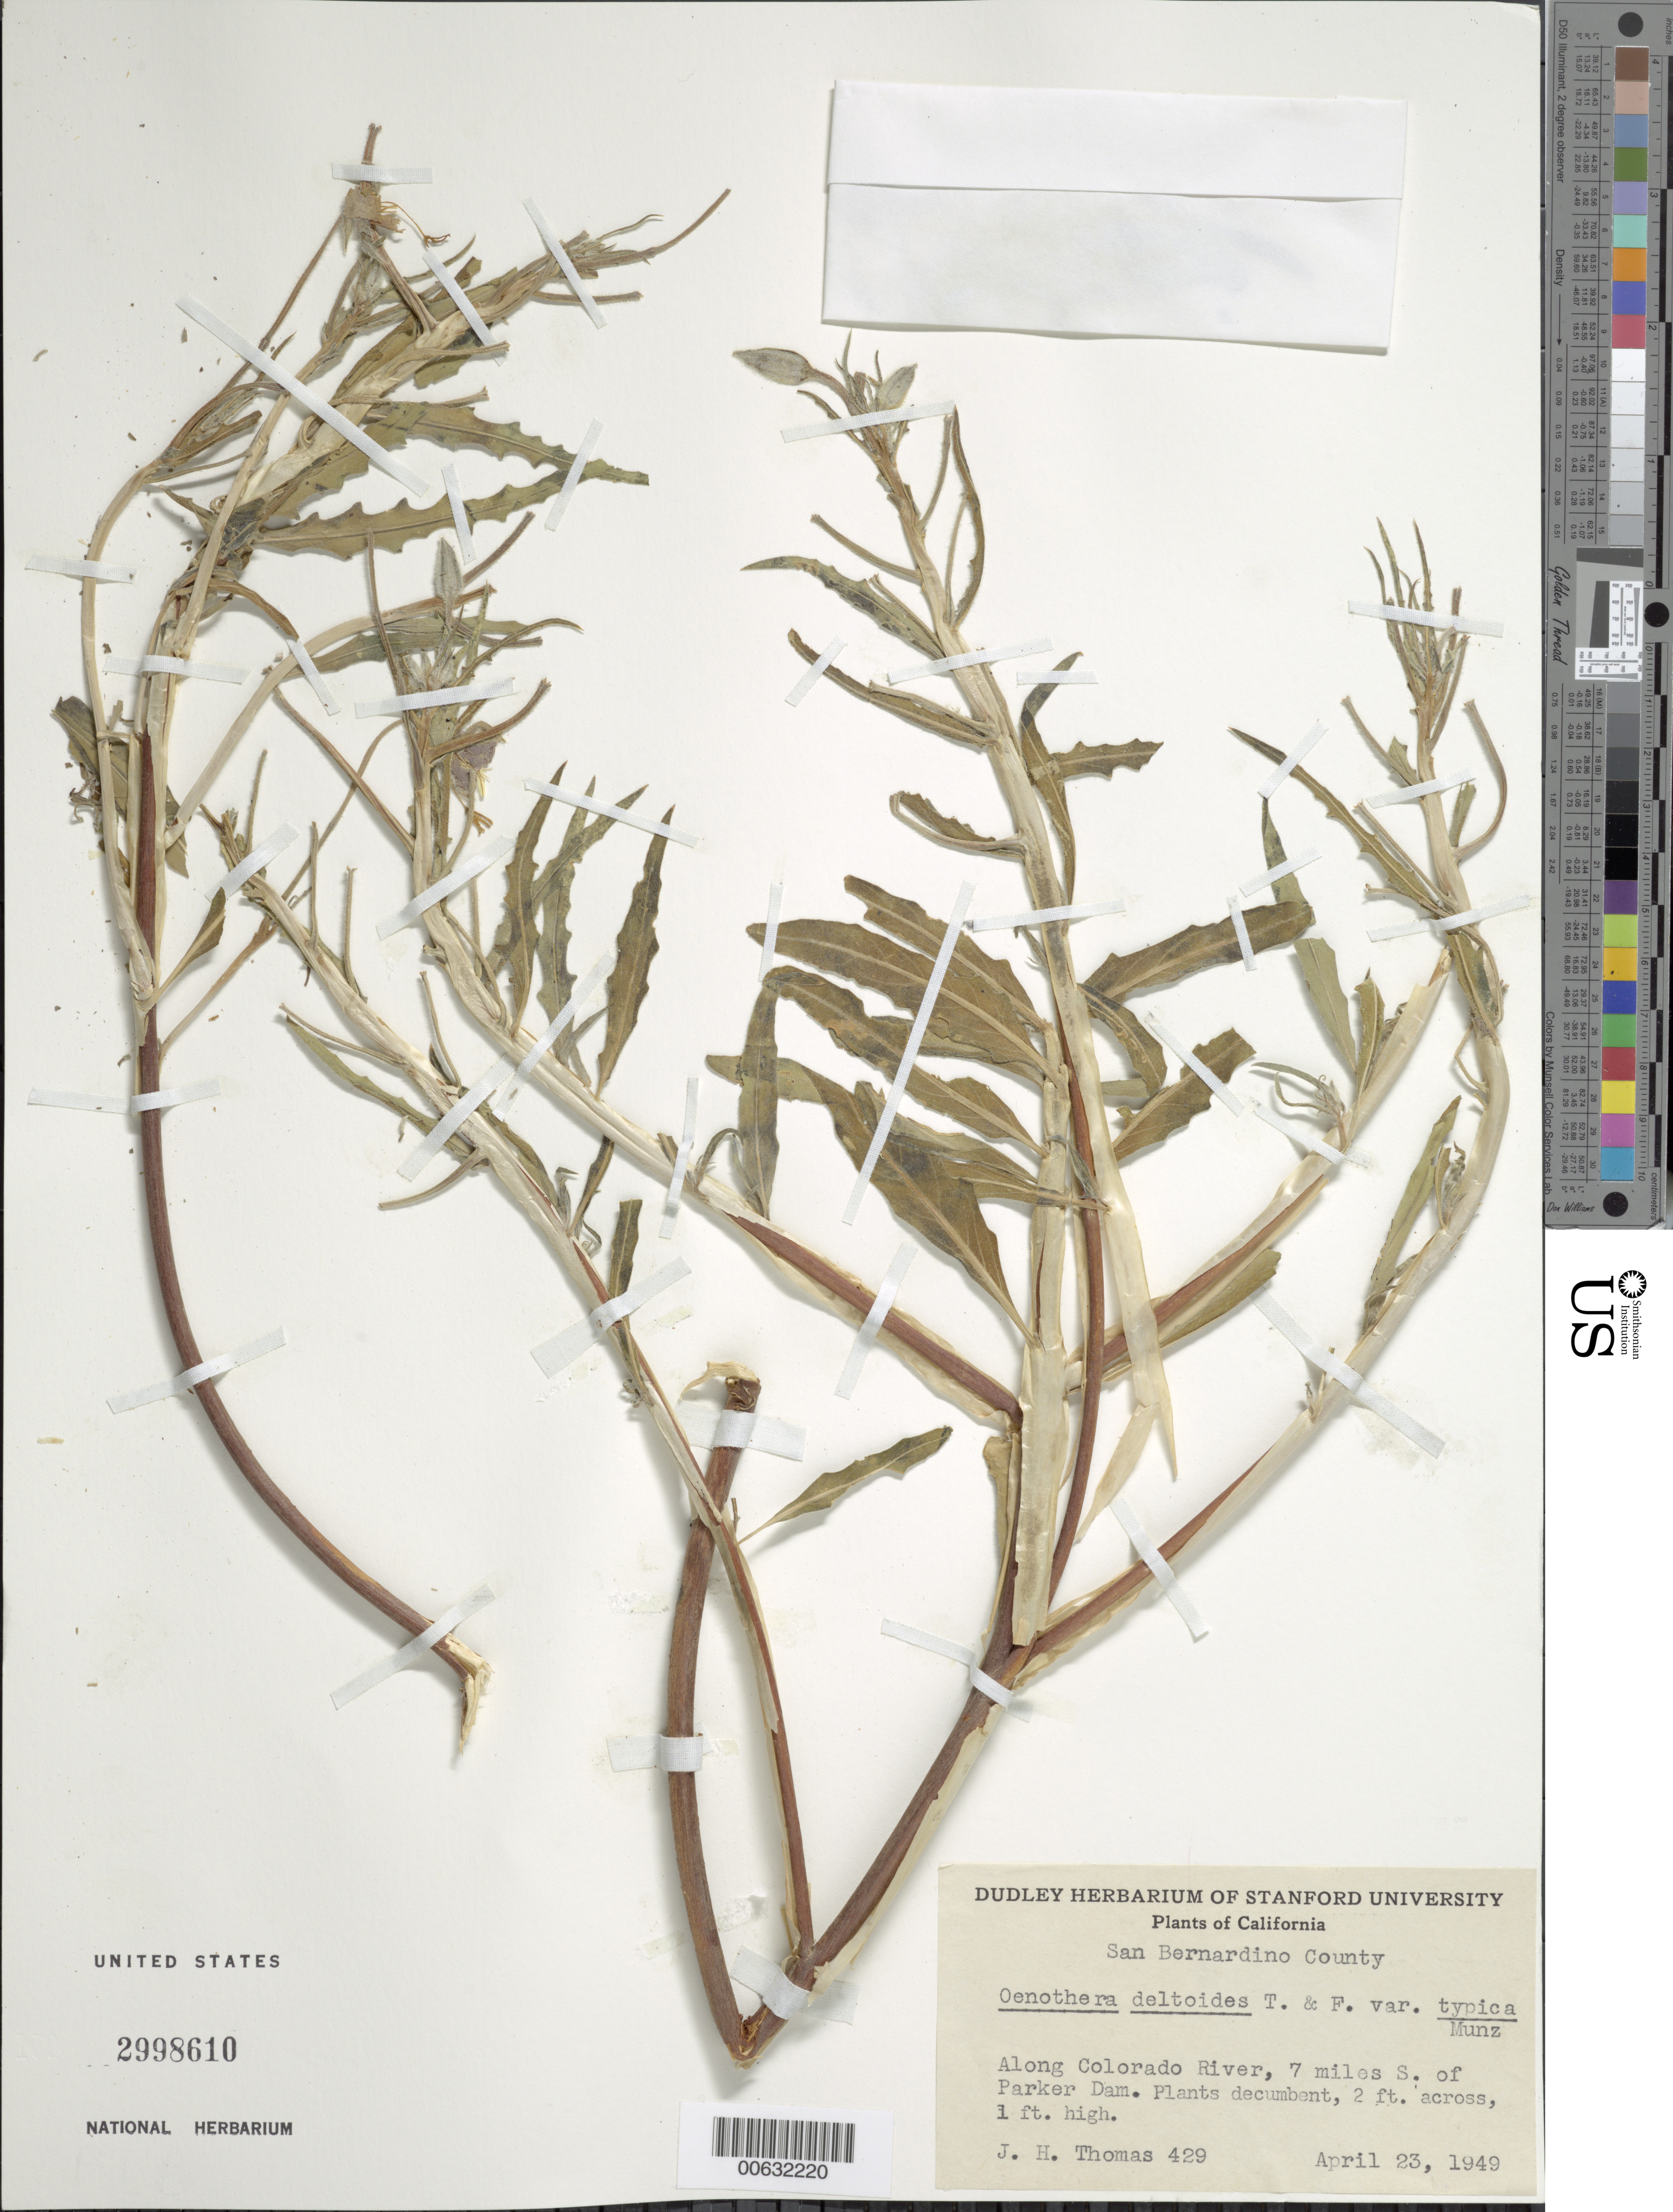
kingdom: Plantae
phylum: Tracheophyta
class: Magnoliopsida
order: Myrtales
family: Onagraceae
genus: Oenothera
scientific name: Oenothera deltoides subsp. deltoides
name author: Torr. & Frém.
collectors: J. H. Thomas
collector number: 429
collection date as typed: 23 Apr 1949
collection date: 1949-04-23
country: United States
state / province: California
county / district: San Bernardino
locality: Along Colorado River, S. of Parker Dam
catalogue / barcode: US 2998610